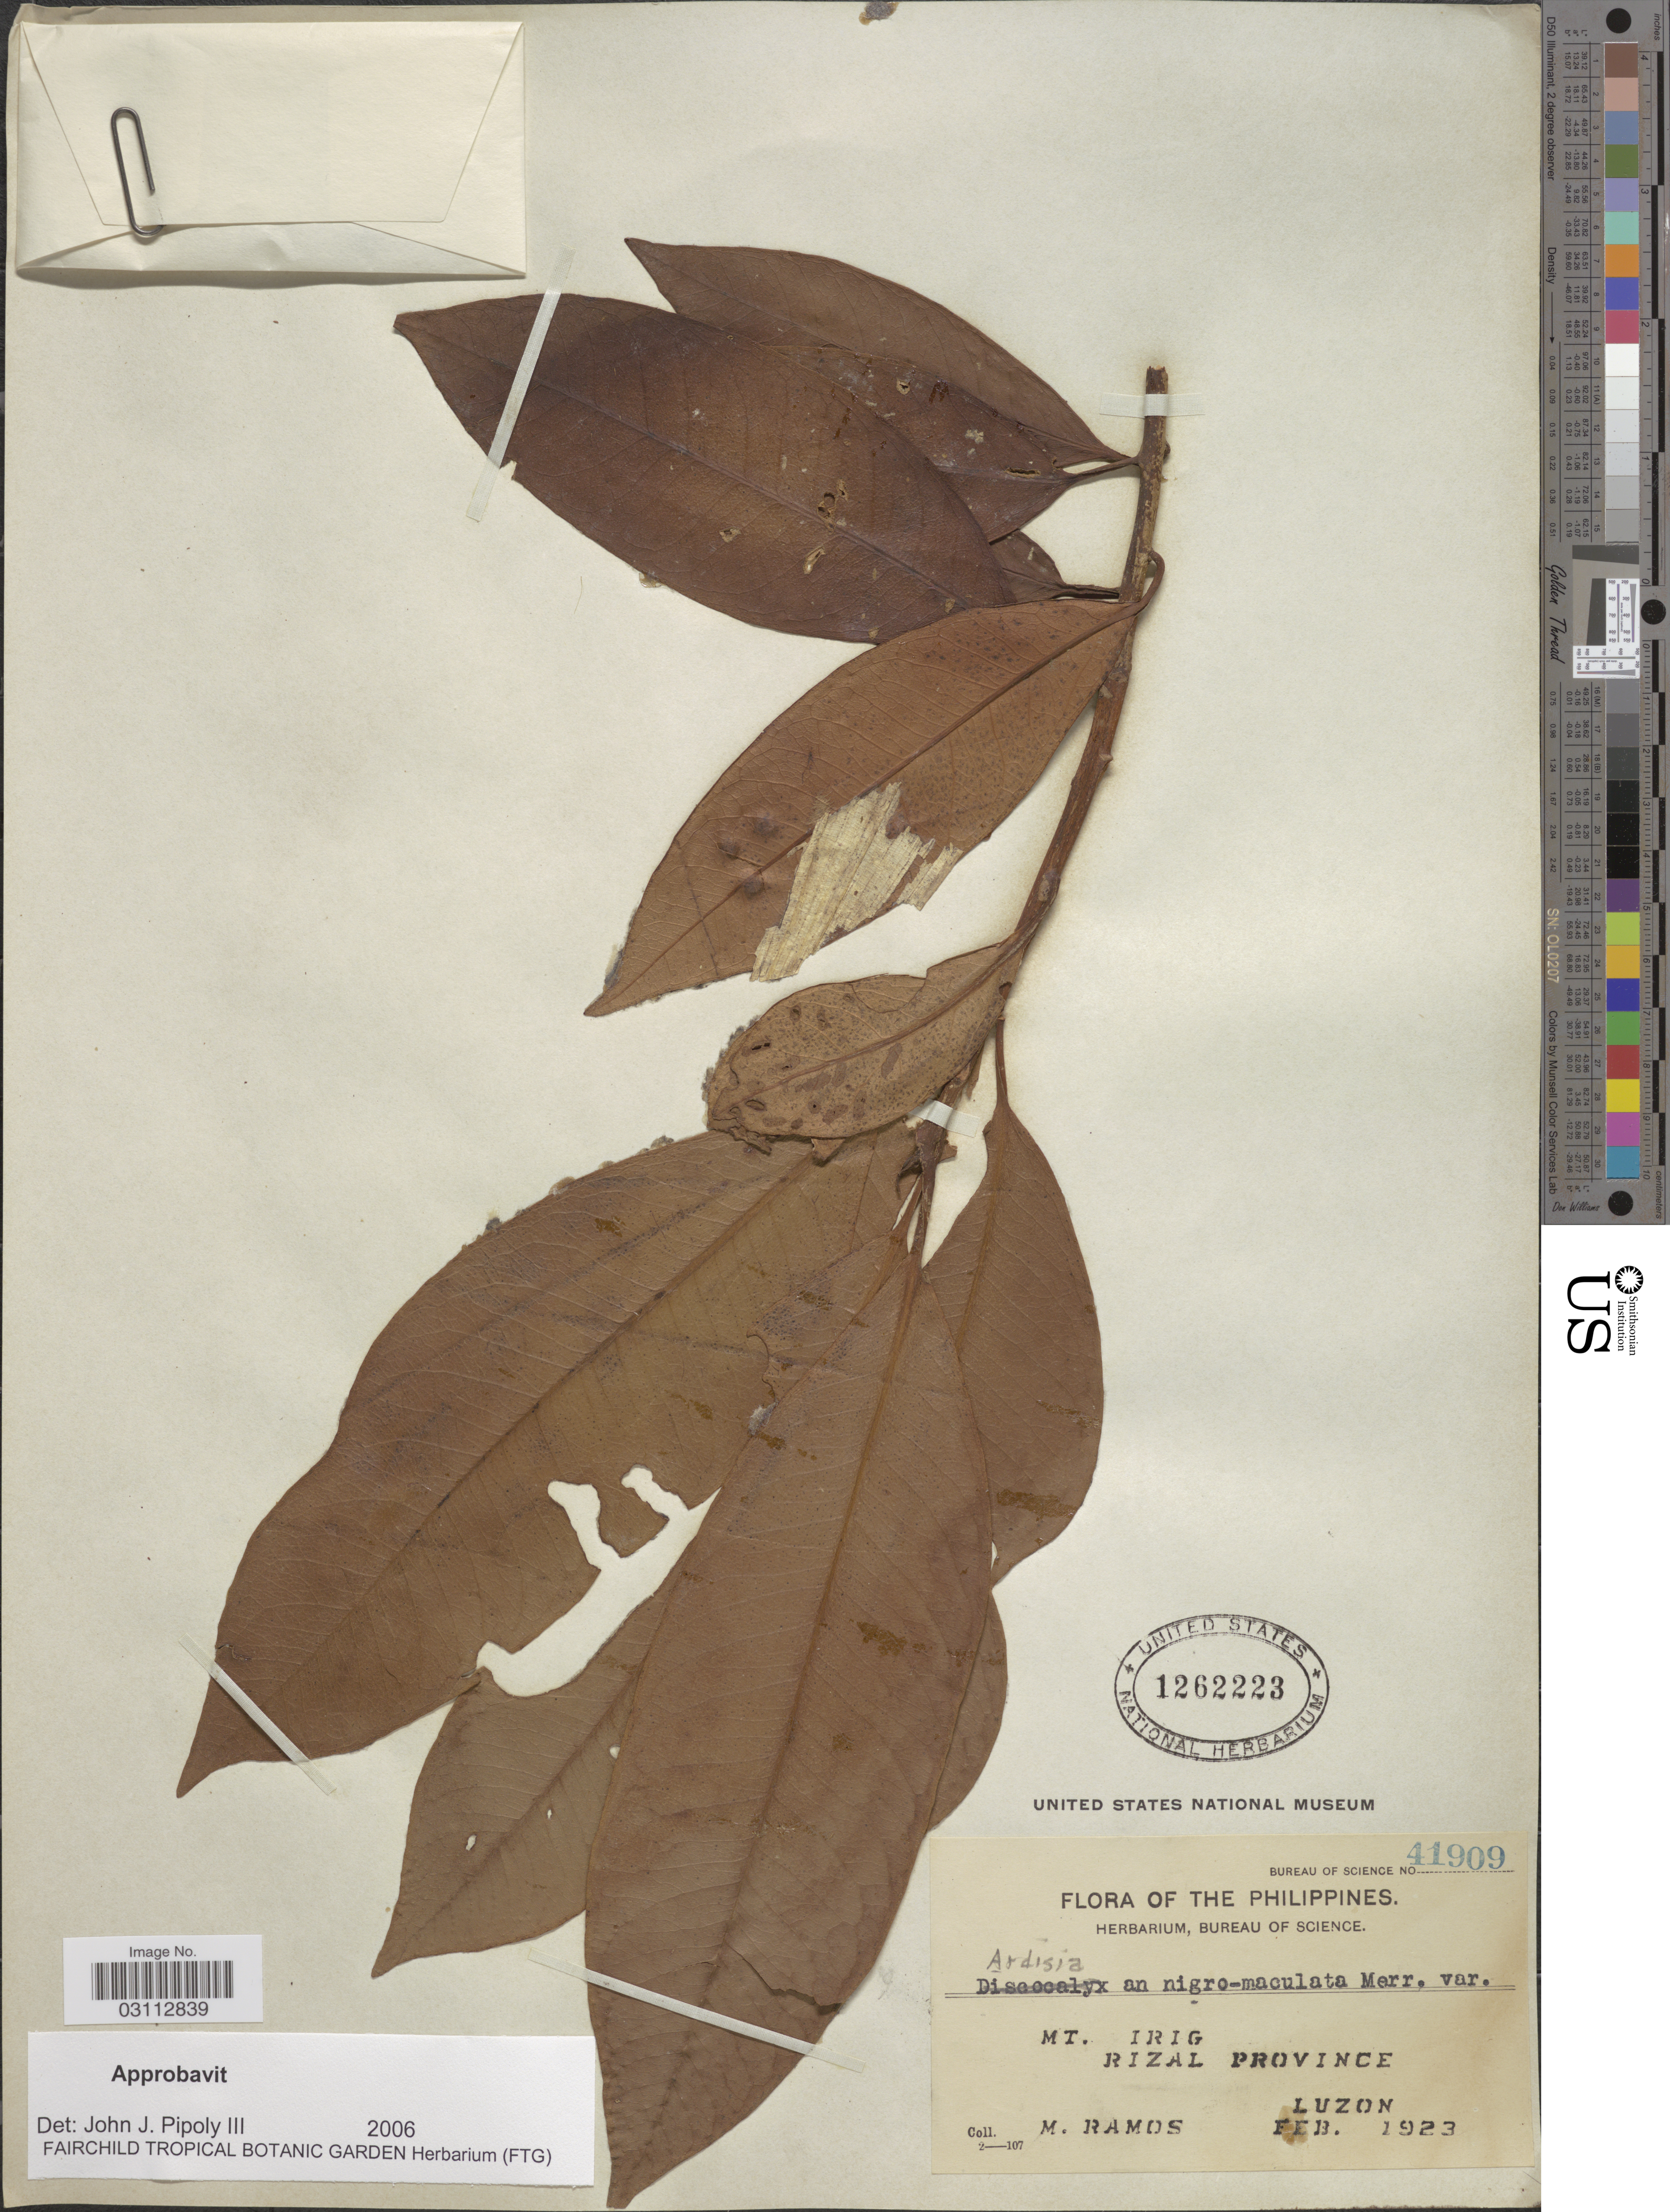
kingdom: Plantae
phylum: Tracheophyta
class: Magnoliopsida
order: Ericales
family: Primulaceae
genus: Ardisia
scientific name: Ardisia nigromaculata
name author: Merr.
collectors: M. Ramos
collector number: Bureau of Science 41909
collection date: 1923-02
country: Philippines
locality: Mt. Irig. Rizal Province. Luzon.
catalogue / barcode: US 1262223